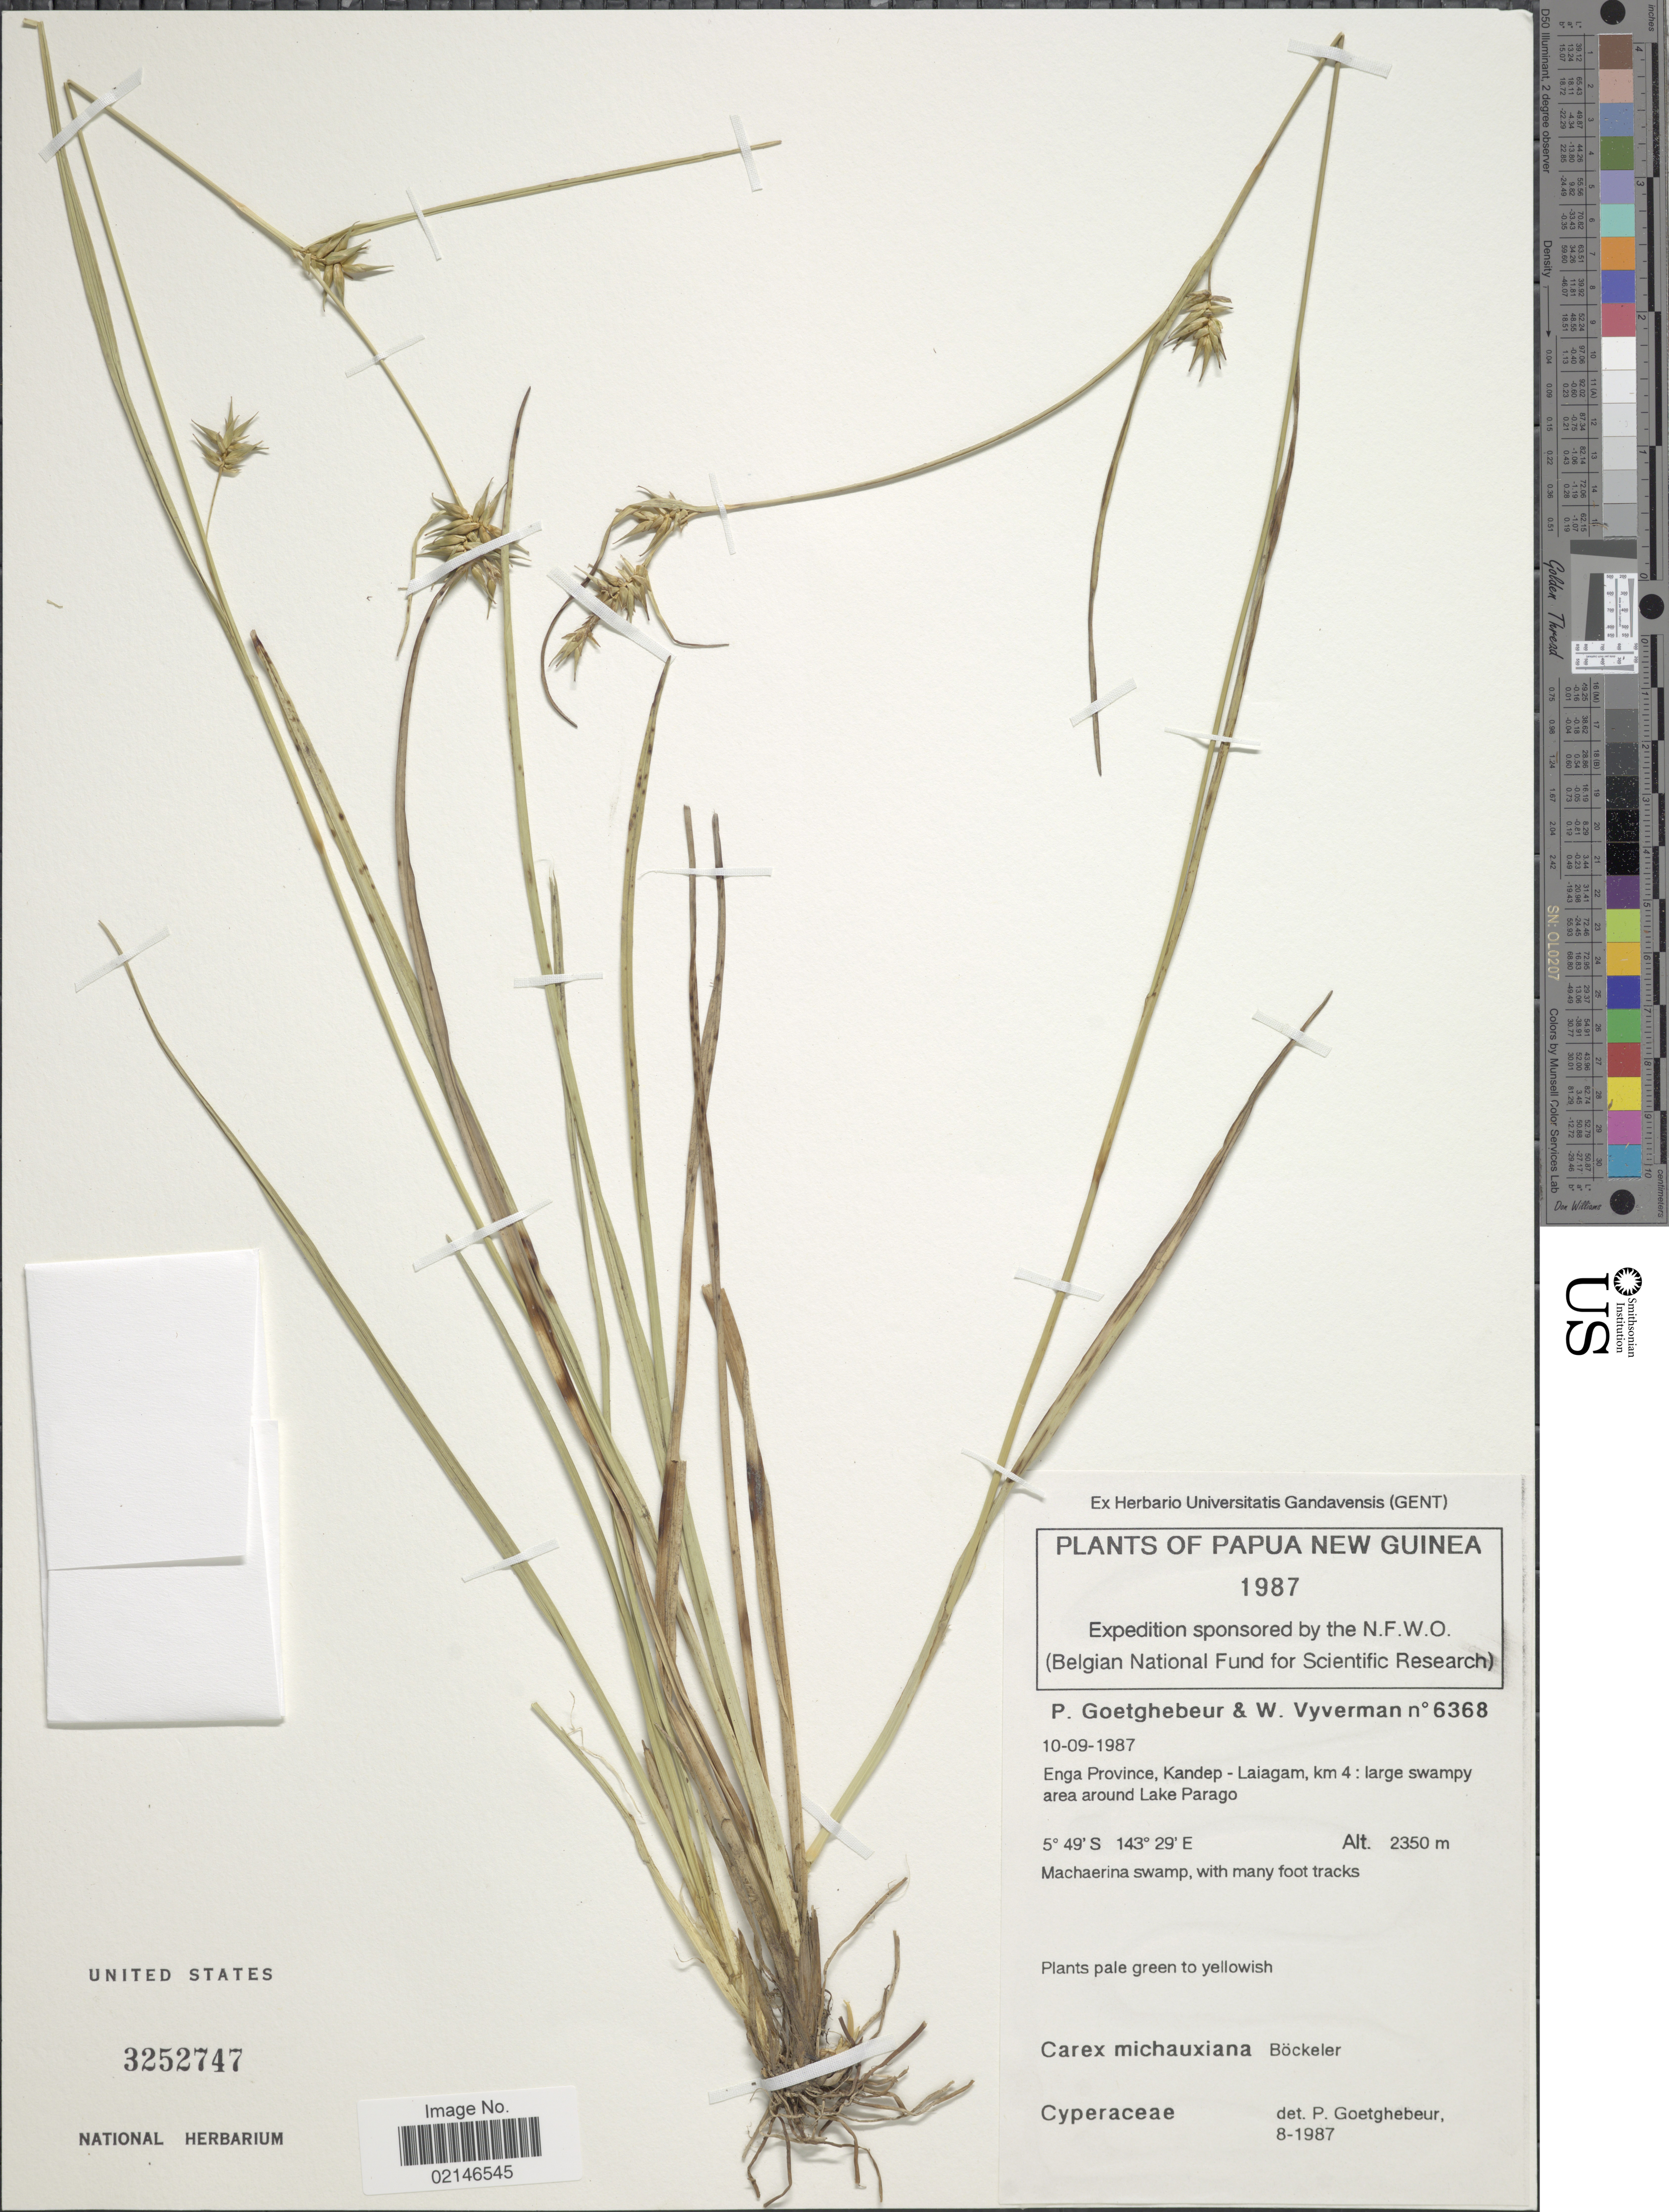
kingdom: Plantae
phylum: Tracheophyta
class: Liliopsida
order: Poales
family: Cyperaceae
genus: Carex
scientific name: Carex michauxiana subsp. asiatica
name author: Hultén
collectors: P. Goetghebeur & W. Vyverman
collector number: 6368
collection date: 1987-09-10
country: Papua New Guinea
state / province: Enga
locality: Kandep - Laiagam, km 4: large swampy area around Lake Parago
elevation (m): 2350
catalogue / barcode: US 3252747